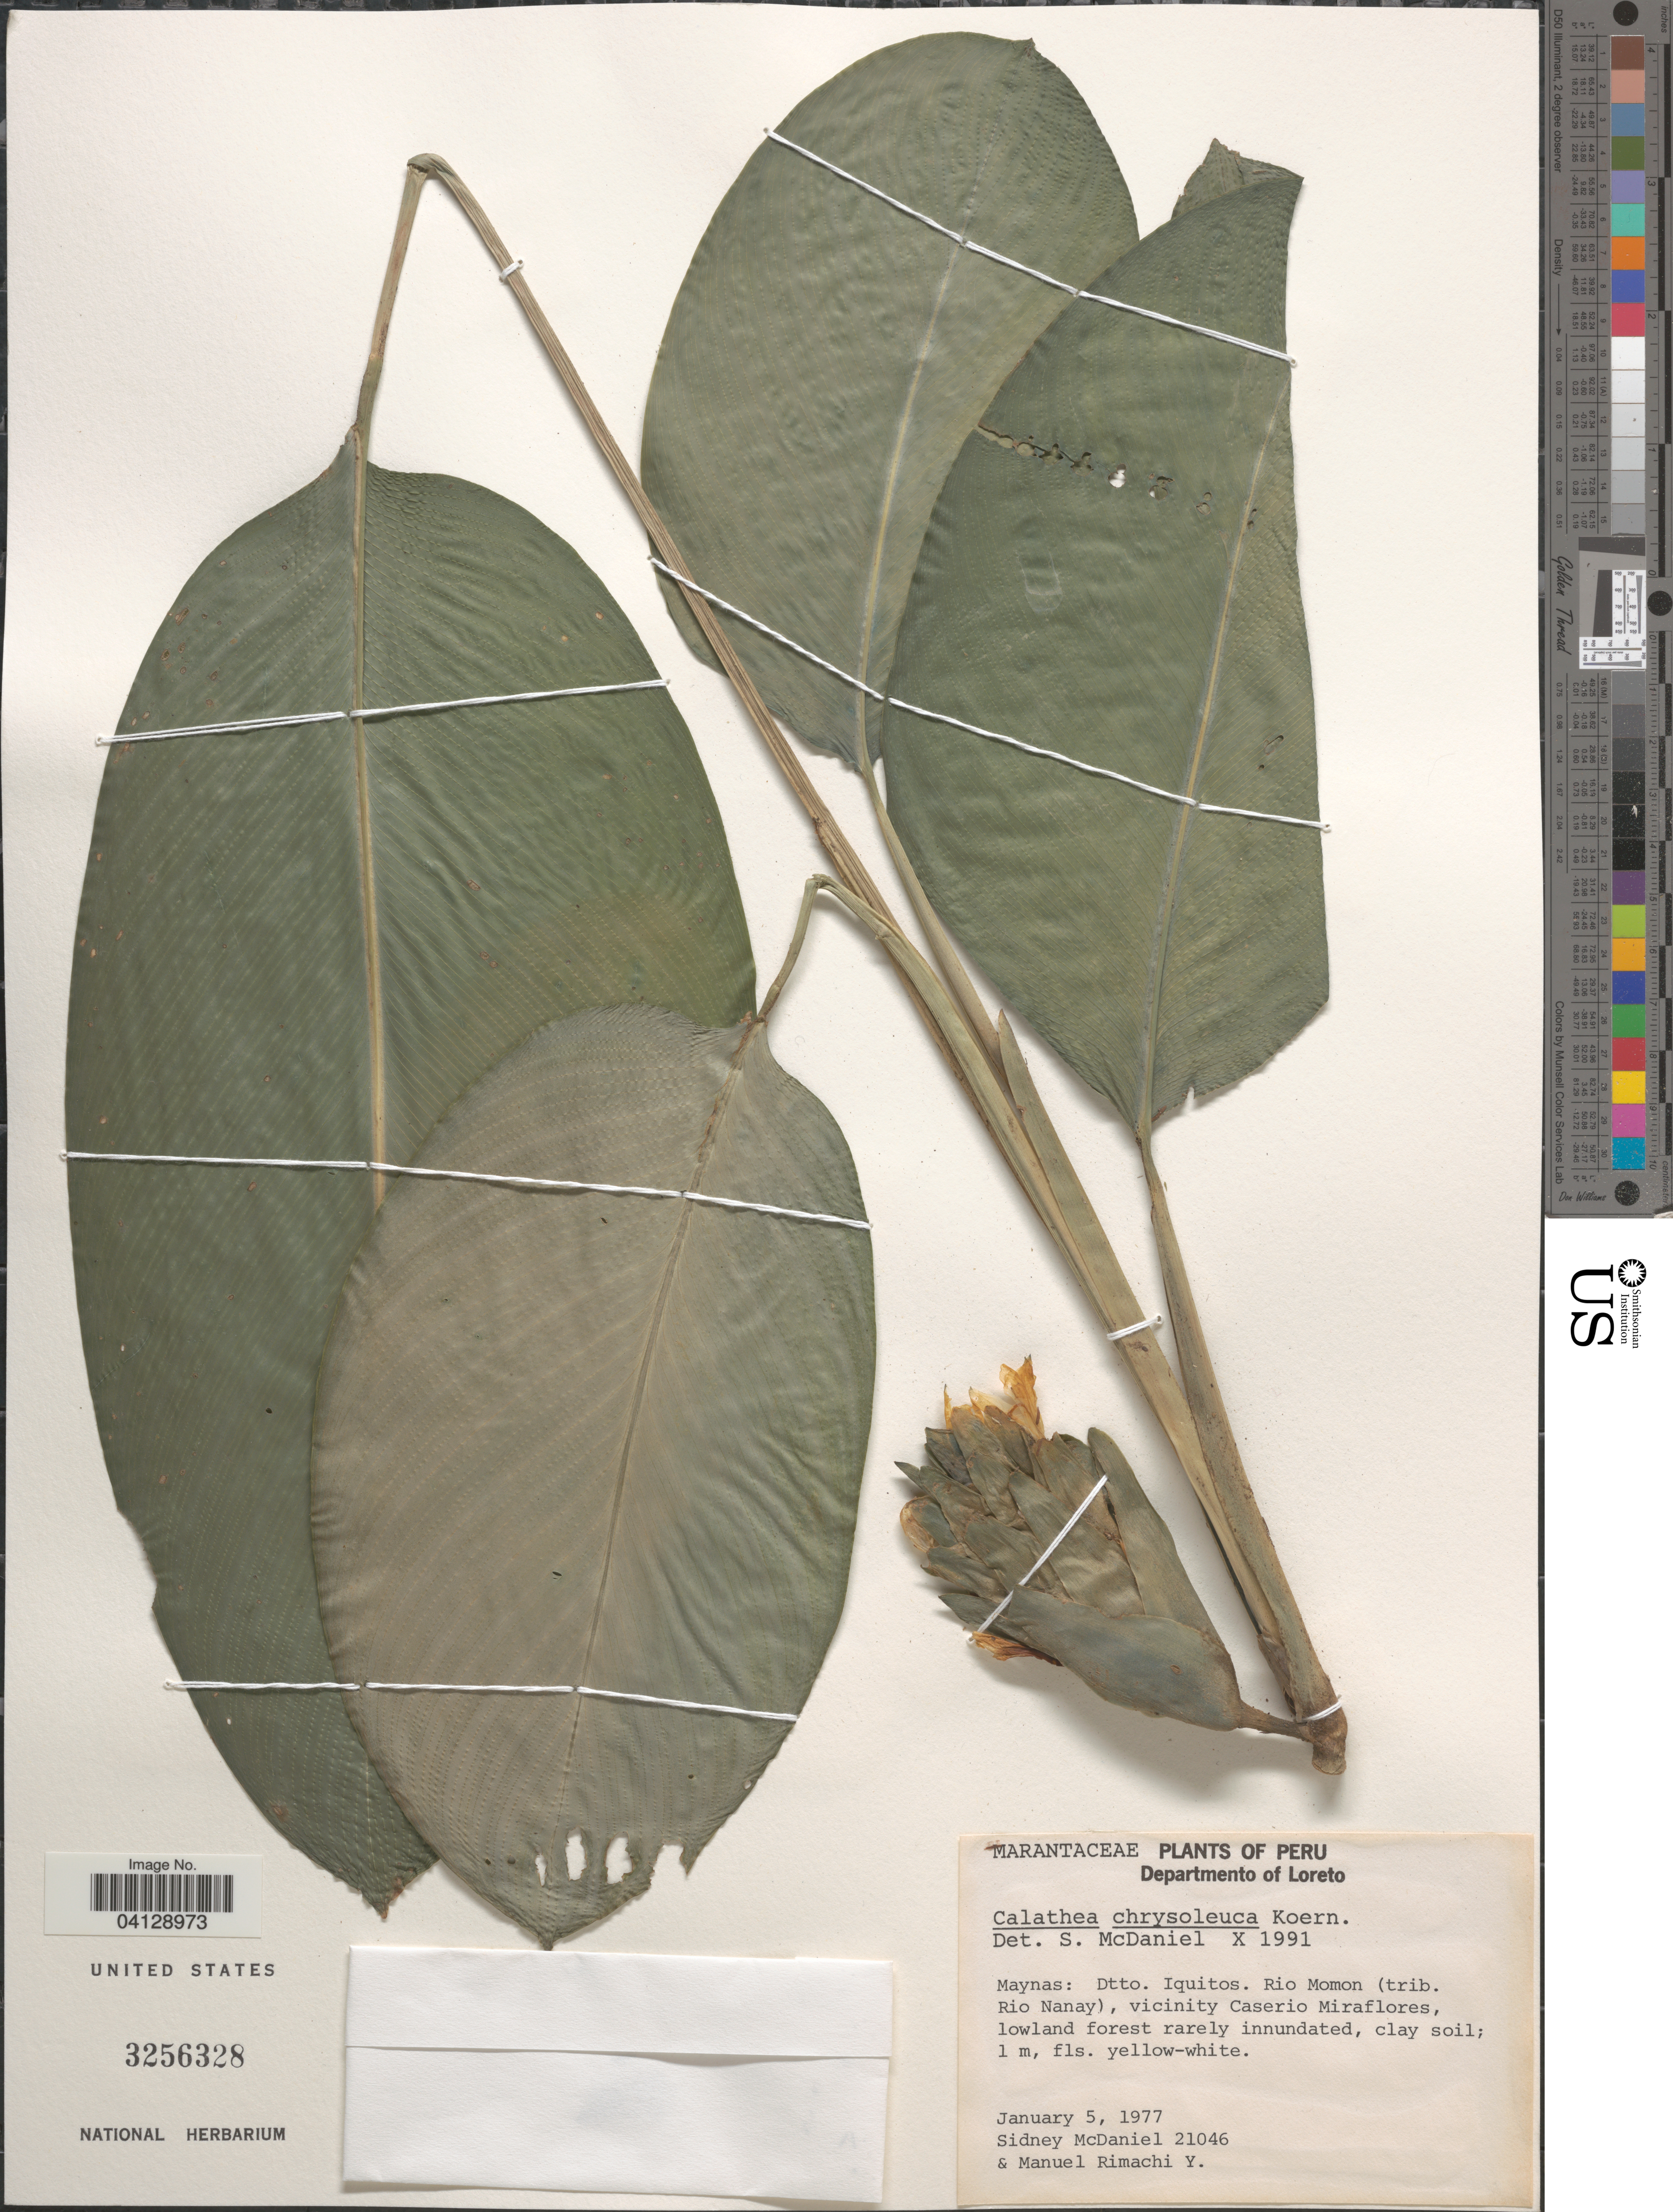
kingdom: Plantae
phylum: Tracheophyta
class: Liliopsida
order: Zingiberales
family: Marantaceae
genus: Calathea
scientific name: Calathea chrysoleuca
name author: (Poepp. & Endl.) Körn.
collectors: S. McDaniel & M. Rimachi Y.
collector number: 21046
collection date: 1977-01-05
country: Peru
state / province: Loreto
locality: Departmento of Loreto. Maynas: Dtto. Iquitos. Rio Momon (trib. Rio Nanay), vicinity Caserio Miraflores.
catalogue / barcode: US 3256328